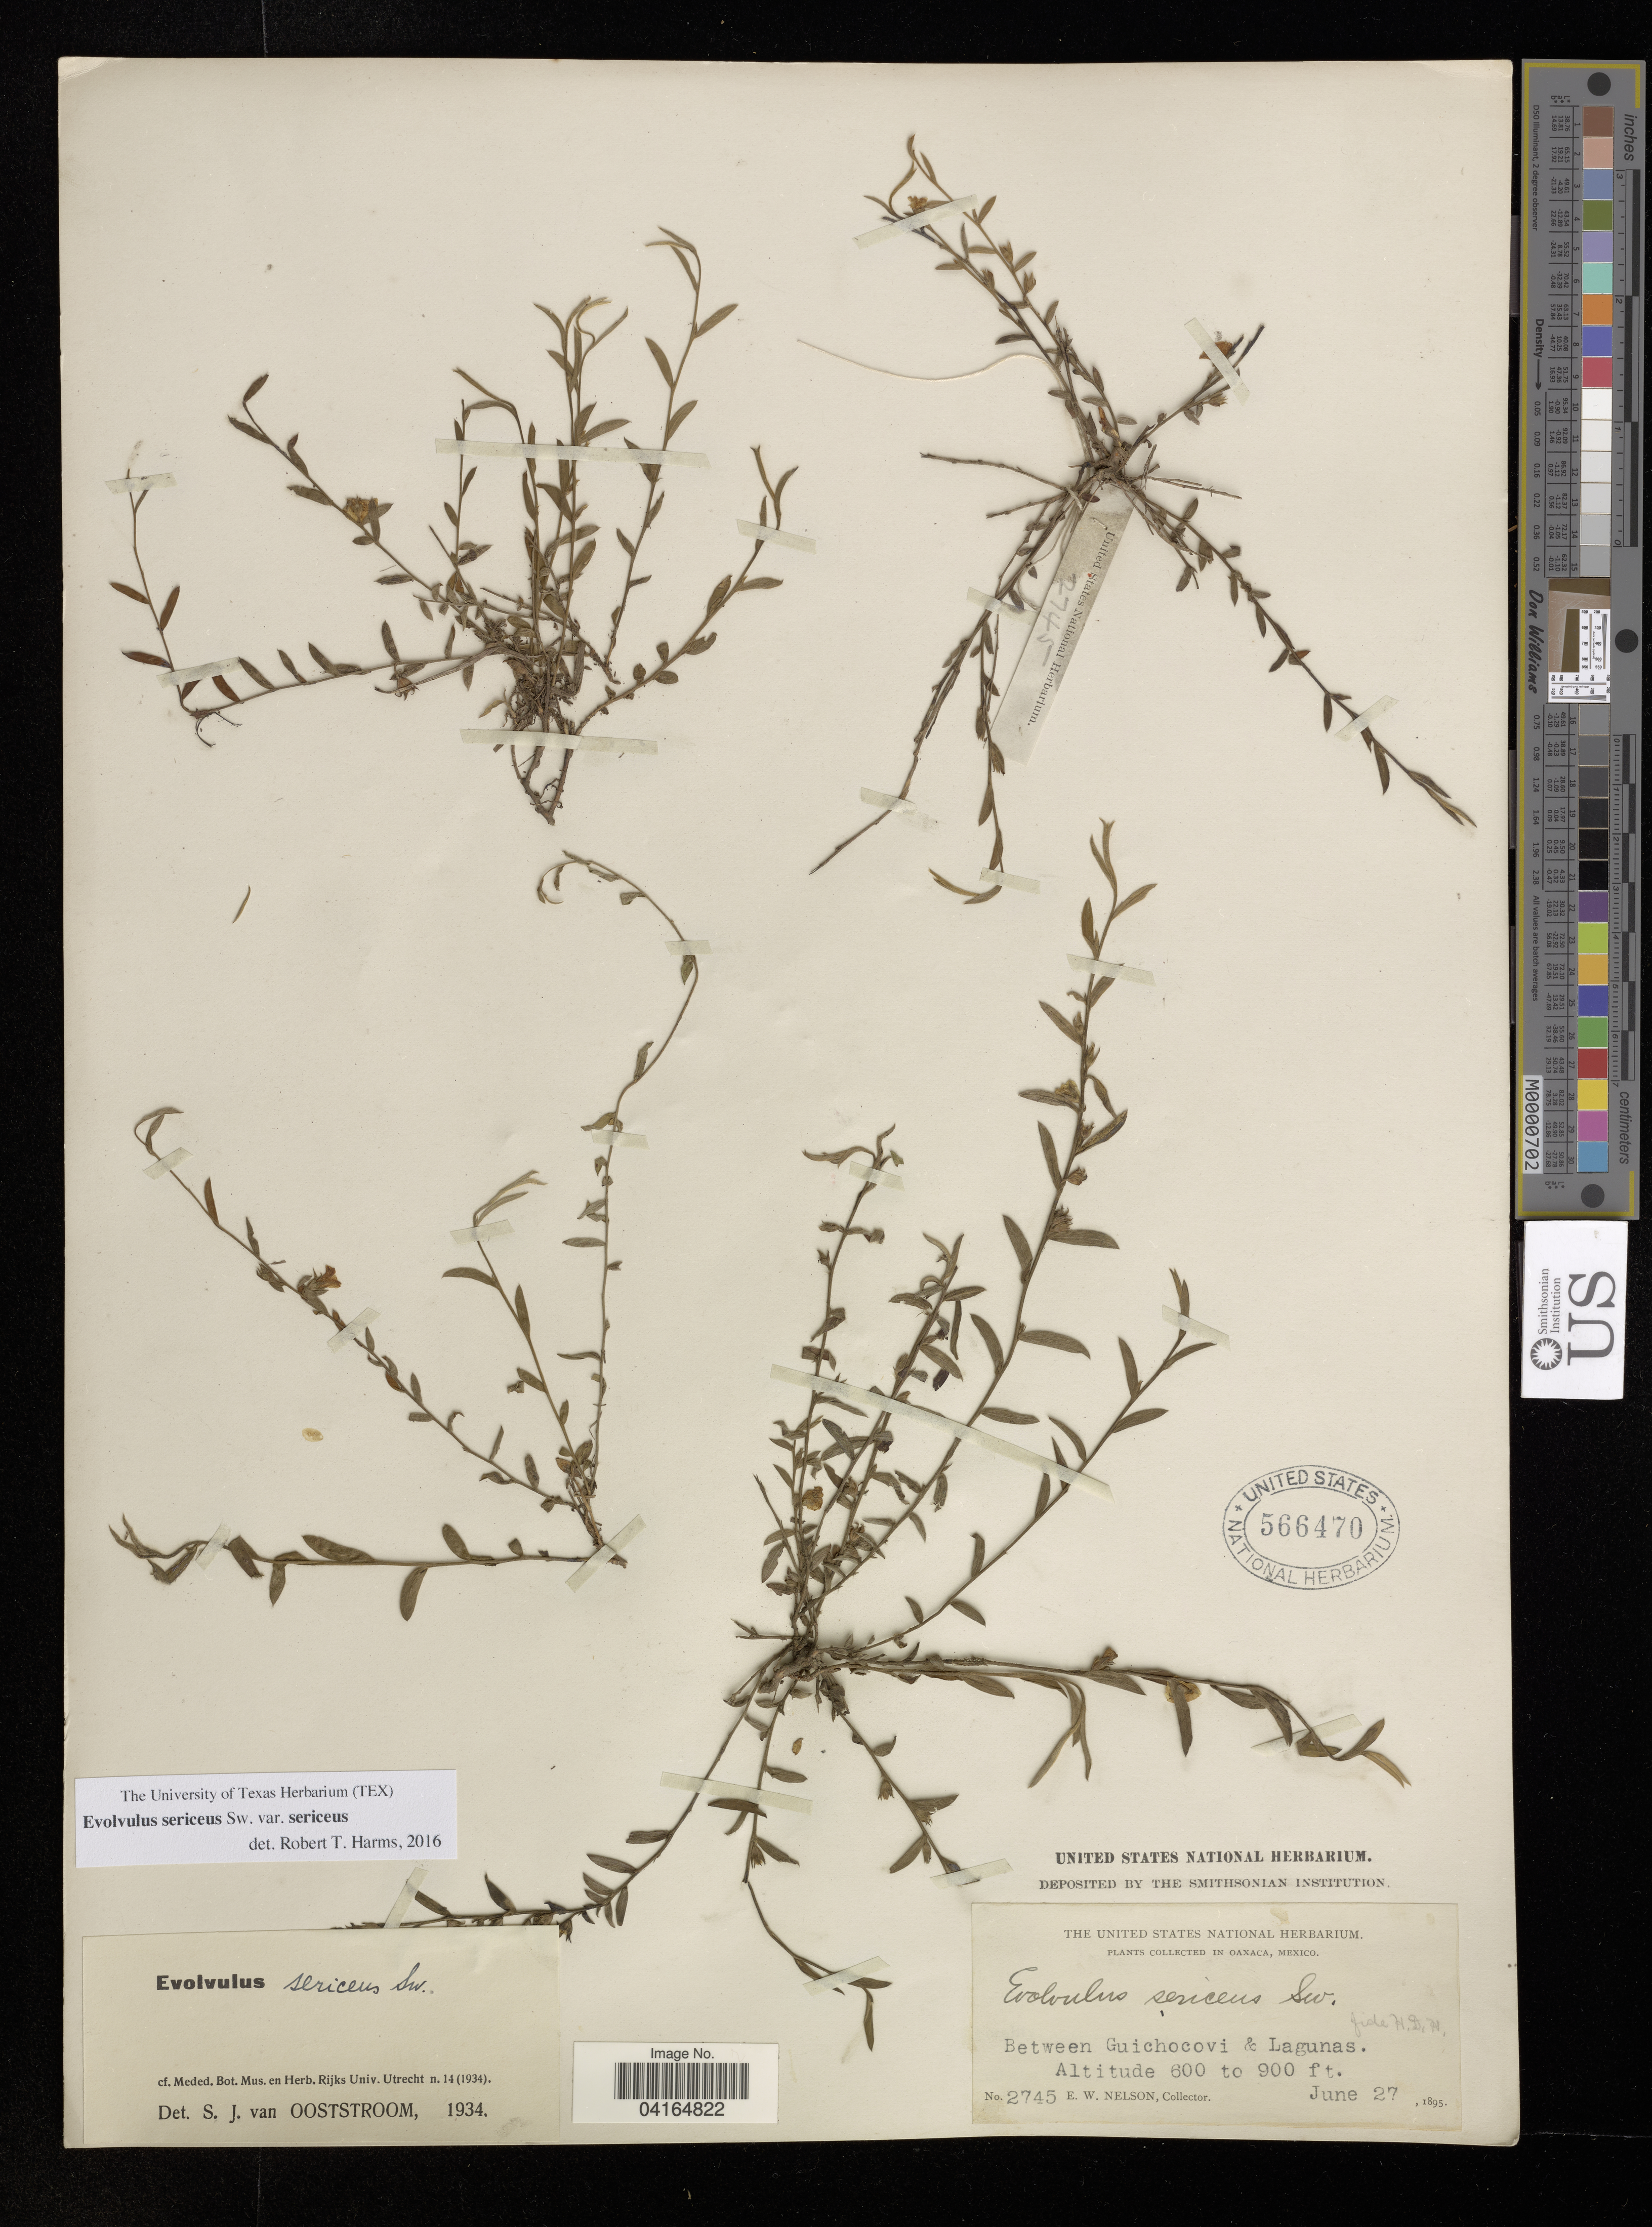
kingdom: Plantae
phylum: Tracheophyta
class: Magnoliopsida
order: Solanales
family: Convolvulaceae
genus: Evolvulus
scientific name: Evolvulus sericeus var. sericeus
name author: Sw.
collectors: E. W. Nelson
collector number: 2745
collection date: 1895-06-27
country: Mexico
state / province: Oaxaca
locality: Between Guichocovi & Lagunas.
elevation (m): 183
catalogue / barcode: US 566470